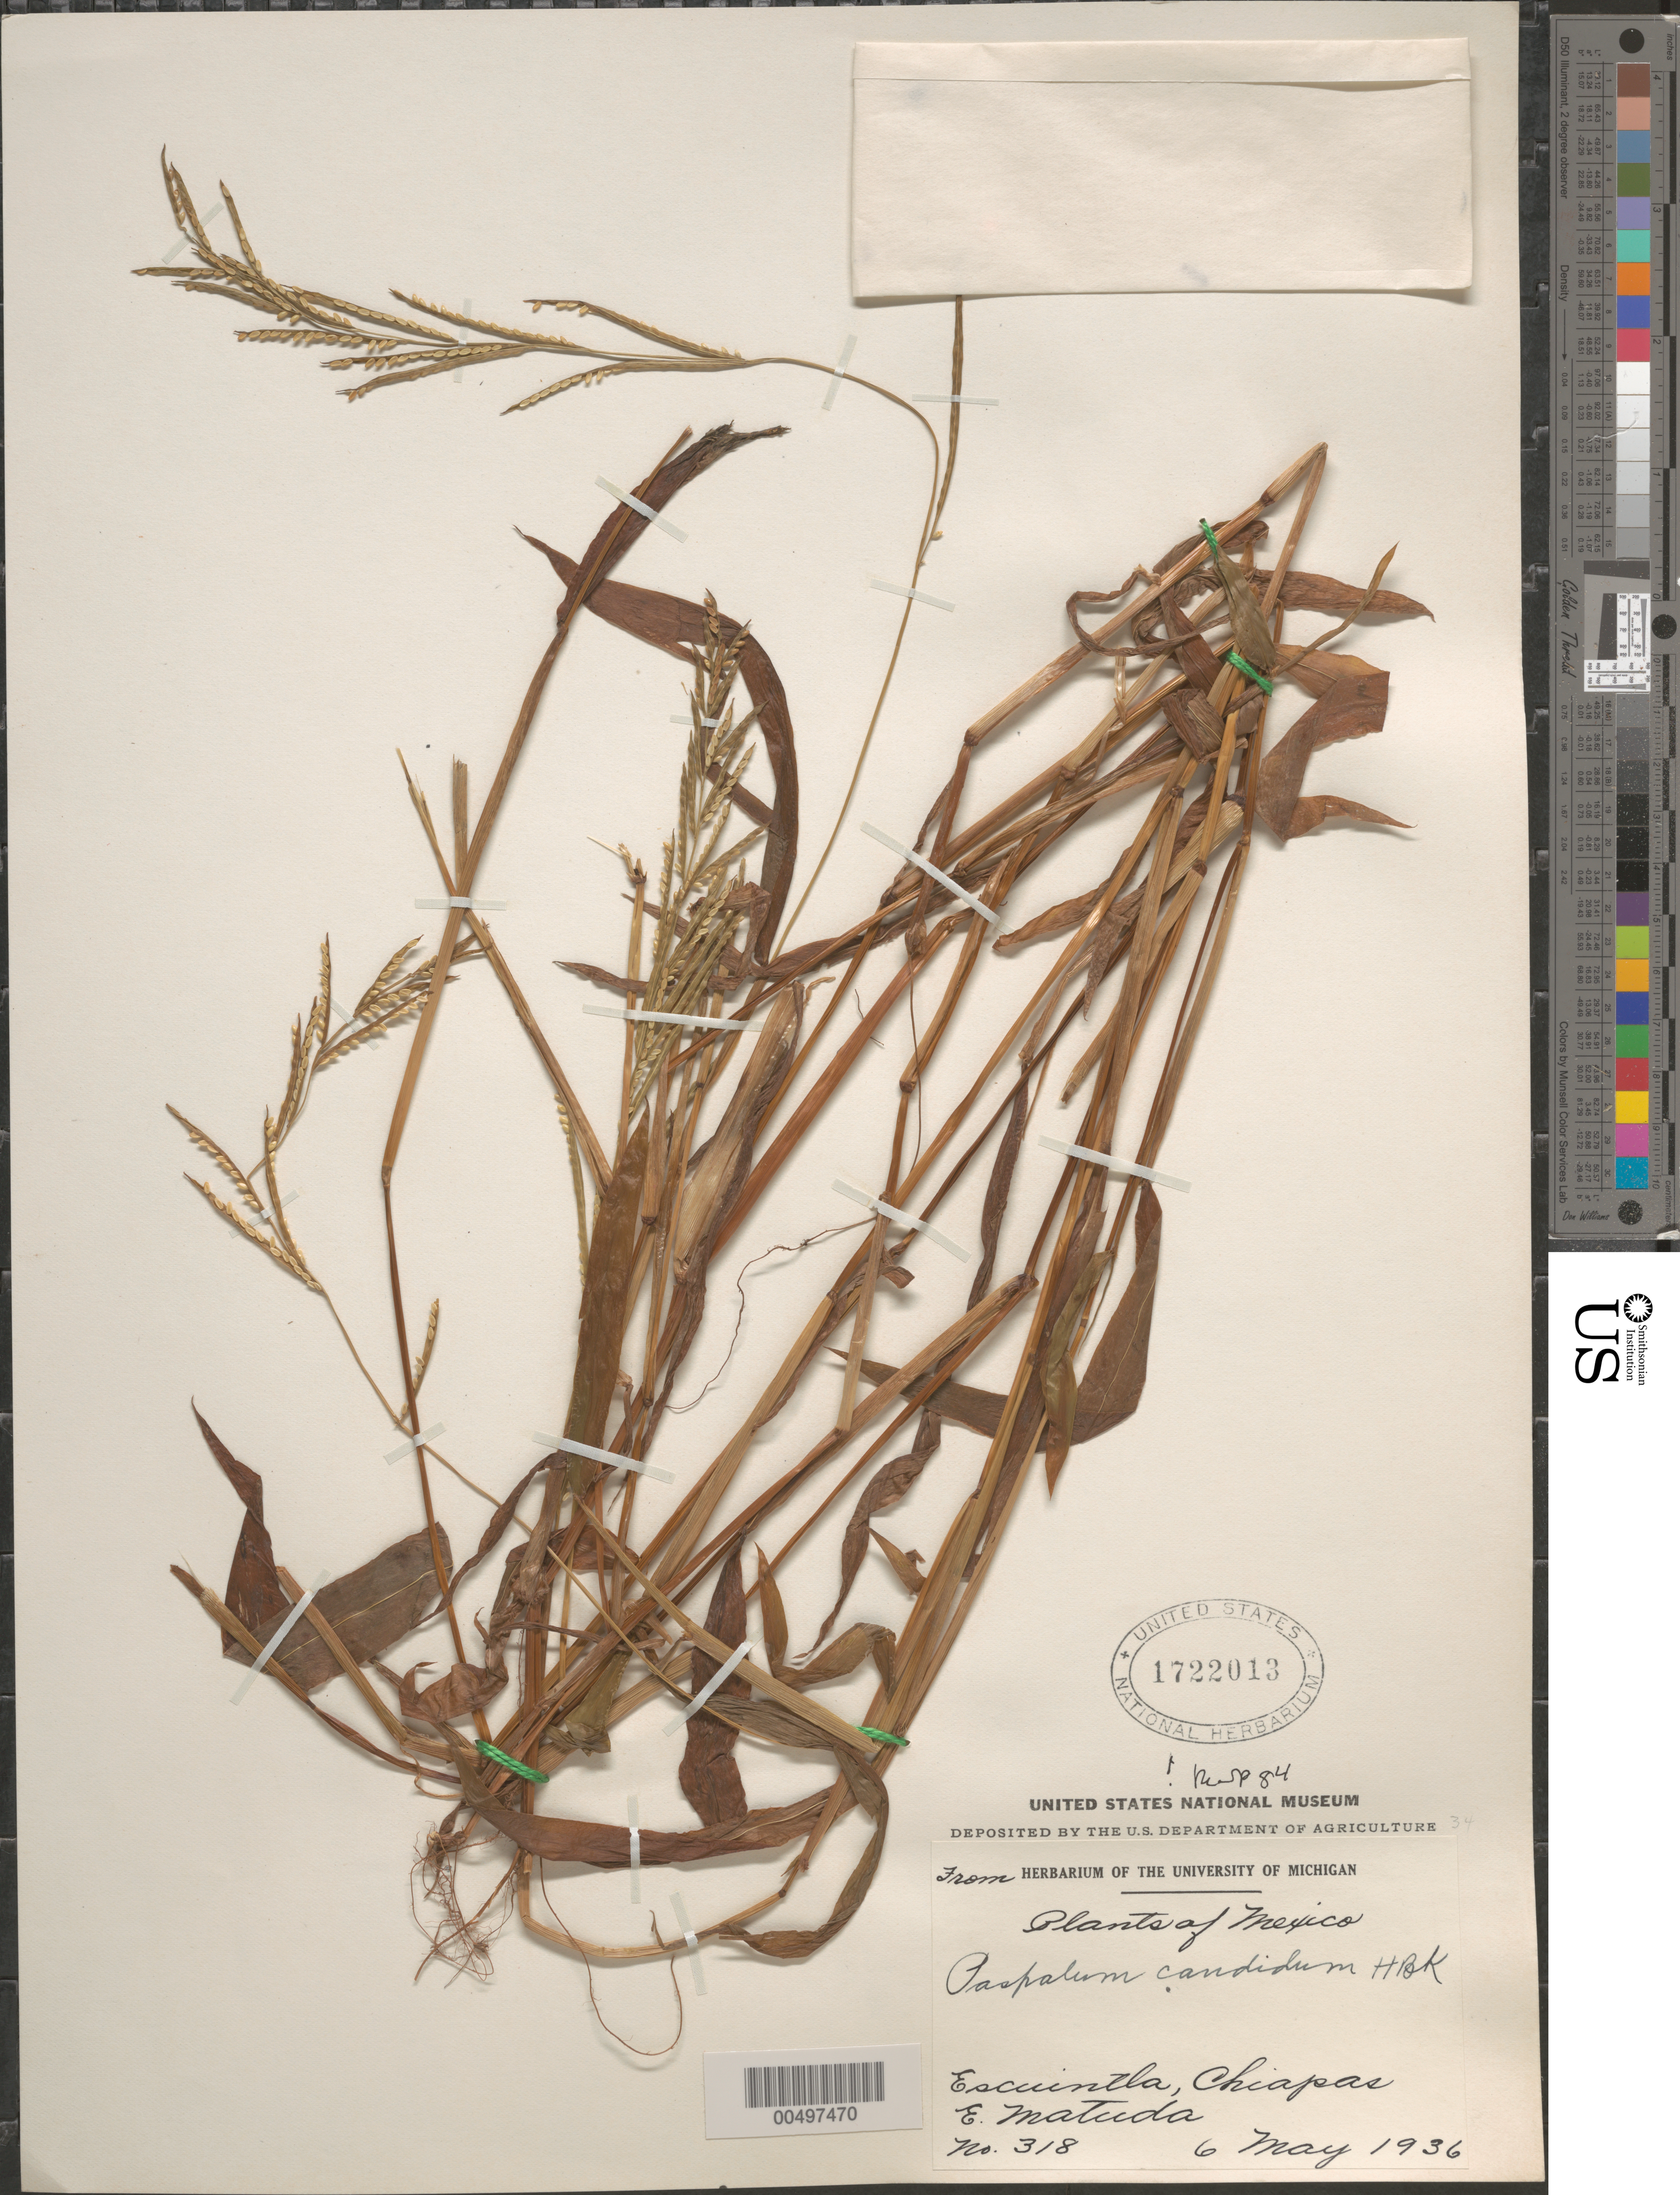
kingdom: Plantae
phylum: Tracheophyta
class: Liliopsida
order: Poales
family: Poaceae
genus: Paspalum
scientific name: Paspalum candidum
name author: (Humb. & Bonpl. ex Fleugge) Kunth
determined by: Pohl, R. W.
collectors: E. Matuda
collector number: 318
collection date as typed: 6 May 1936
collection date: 1936-05-06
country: Mexico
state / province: Chihuahua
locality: Escuintla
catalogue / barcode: US 1722013